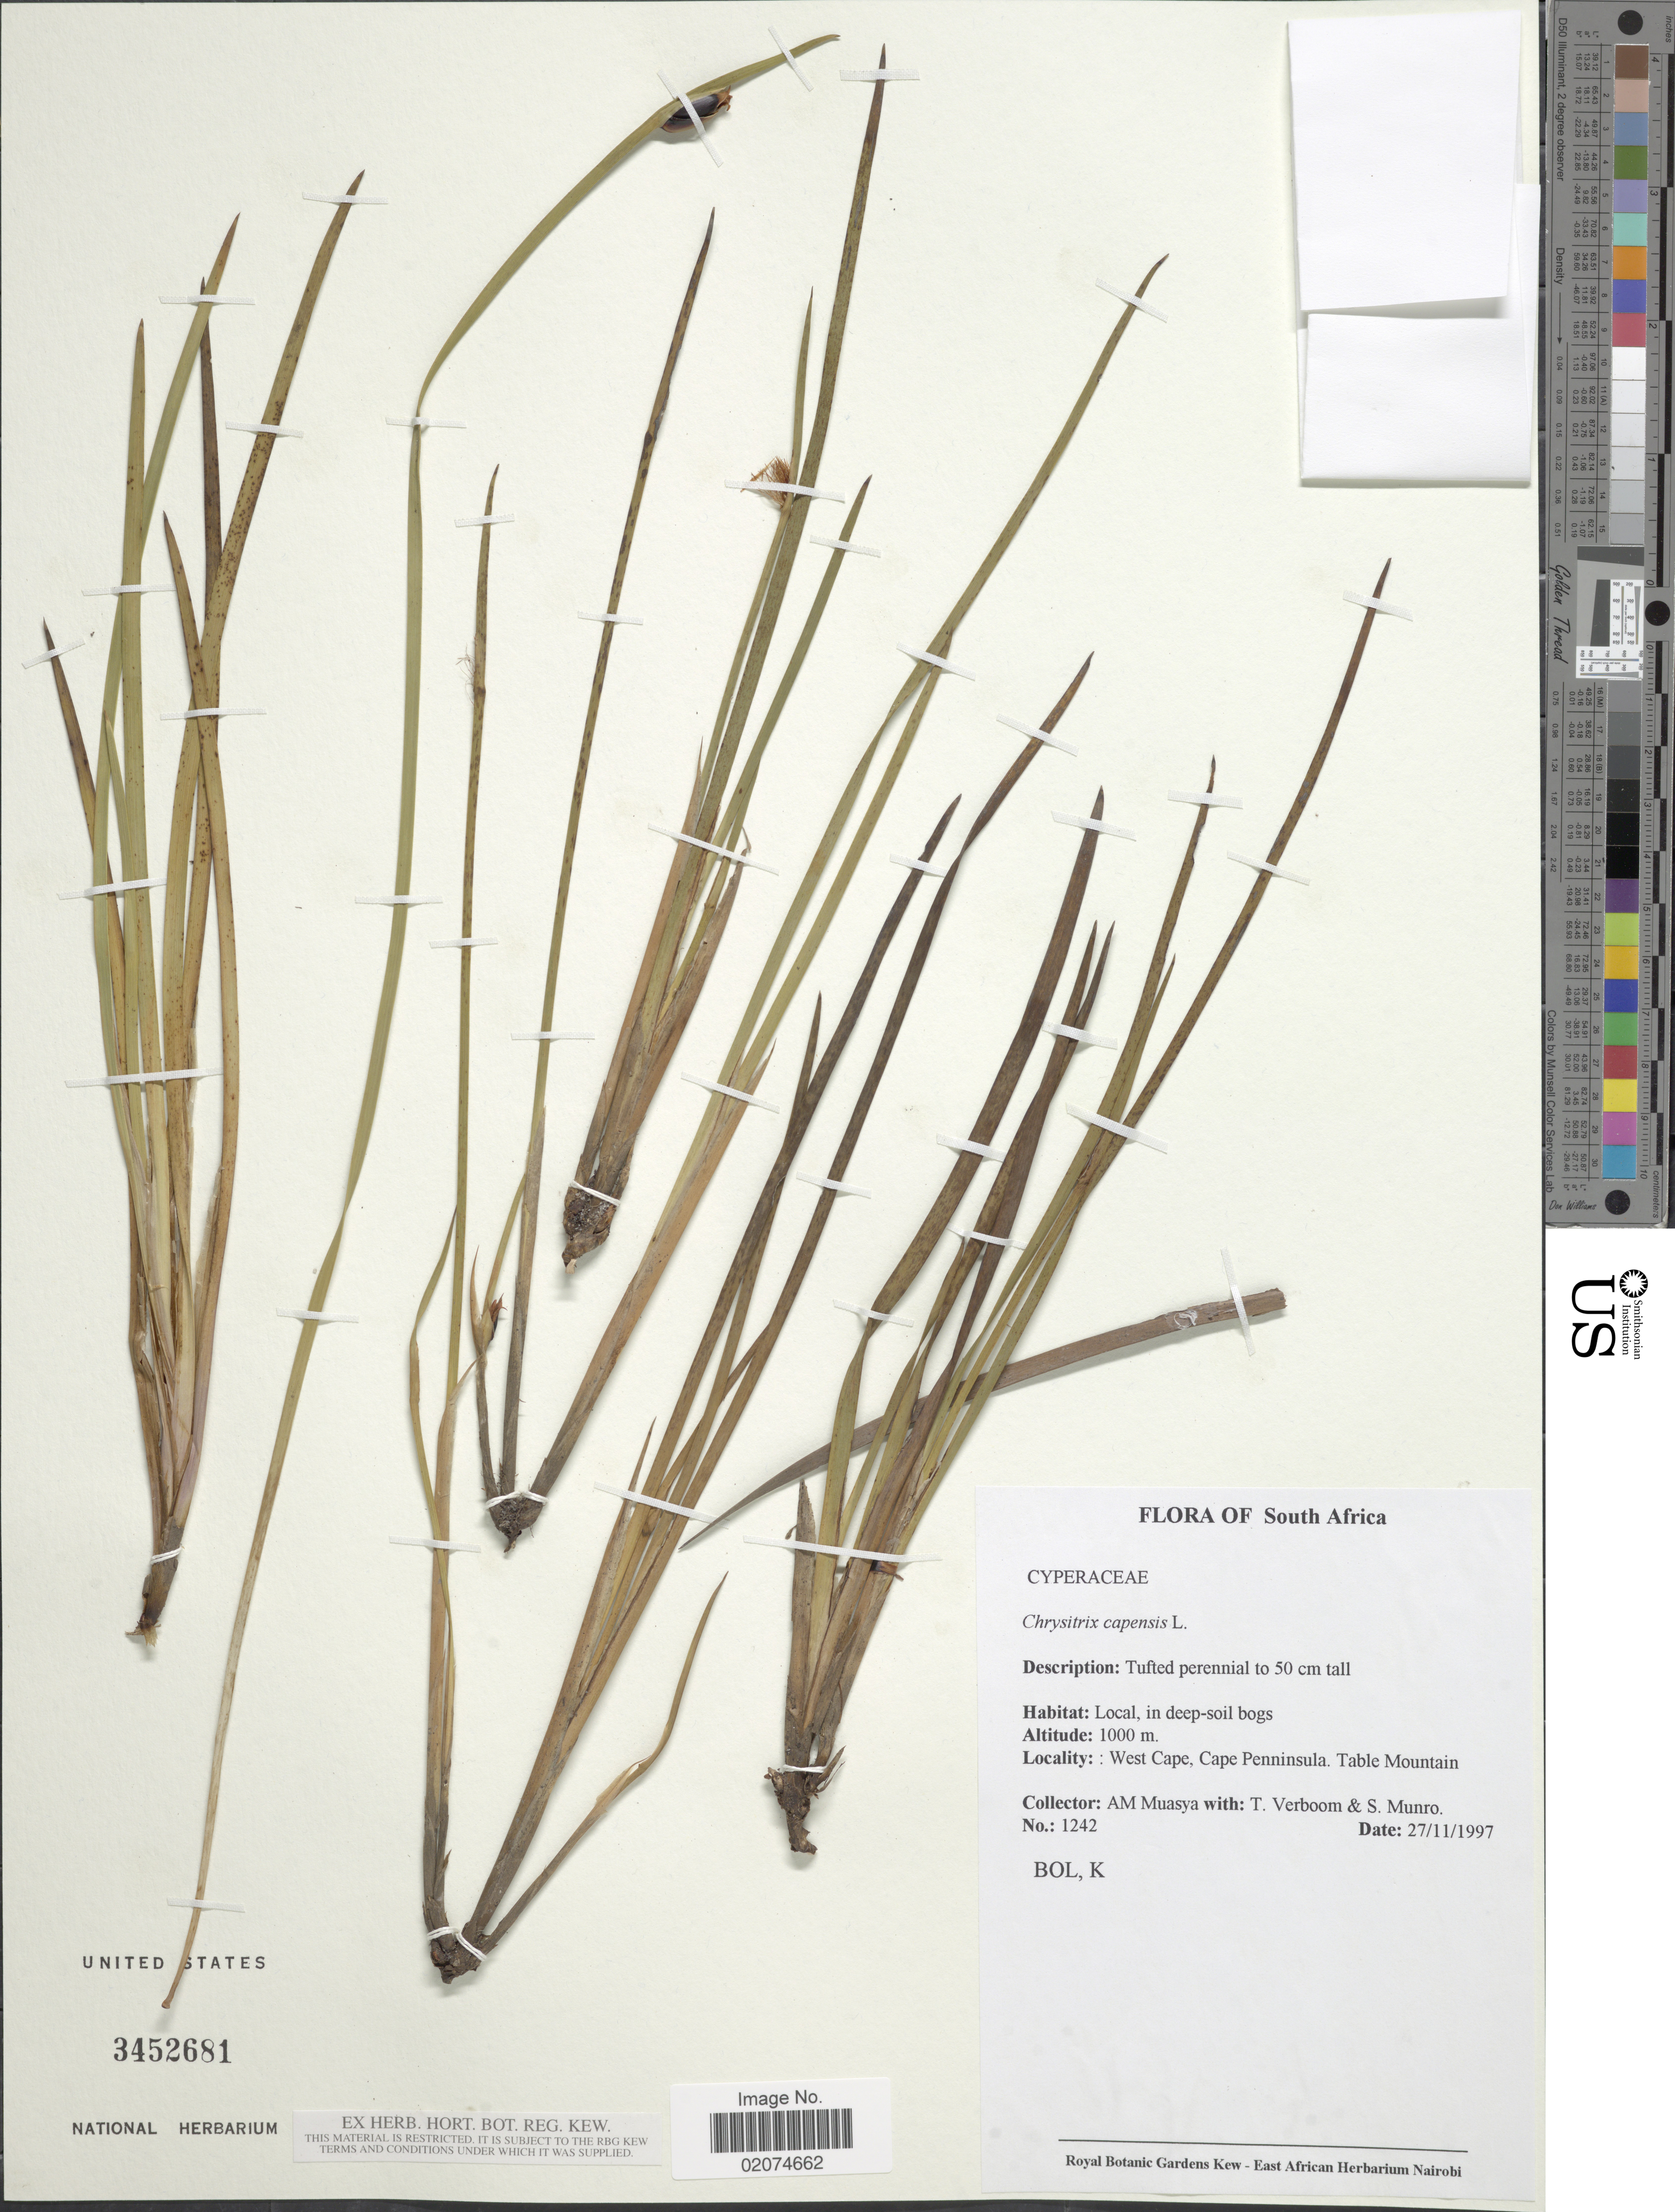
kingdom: Plantae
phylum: Tracheophyta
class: Liliopsida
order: Poales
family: Cyperaceae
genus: Chrysitrix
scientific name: Chrysitrix capensis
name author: L.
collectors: A. Muasya, T. Verboom & S. Munro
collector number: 1242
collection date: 1997-11-27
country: South Africa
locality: South Africa, West Cape, Cape Peninsula Table Mountain.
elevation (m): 1000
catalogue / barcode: US 3452681